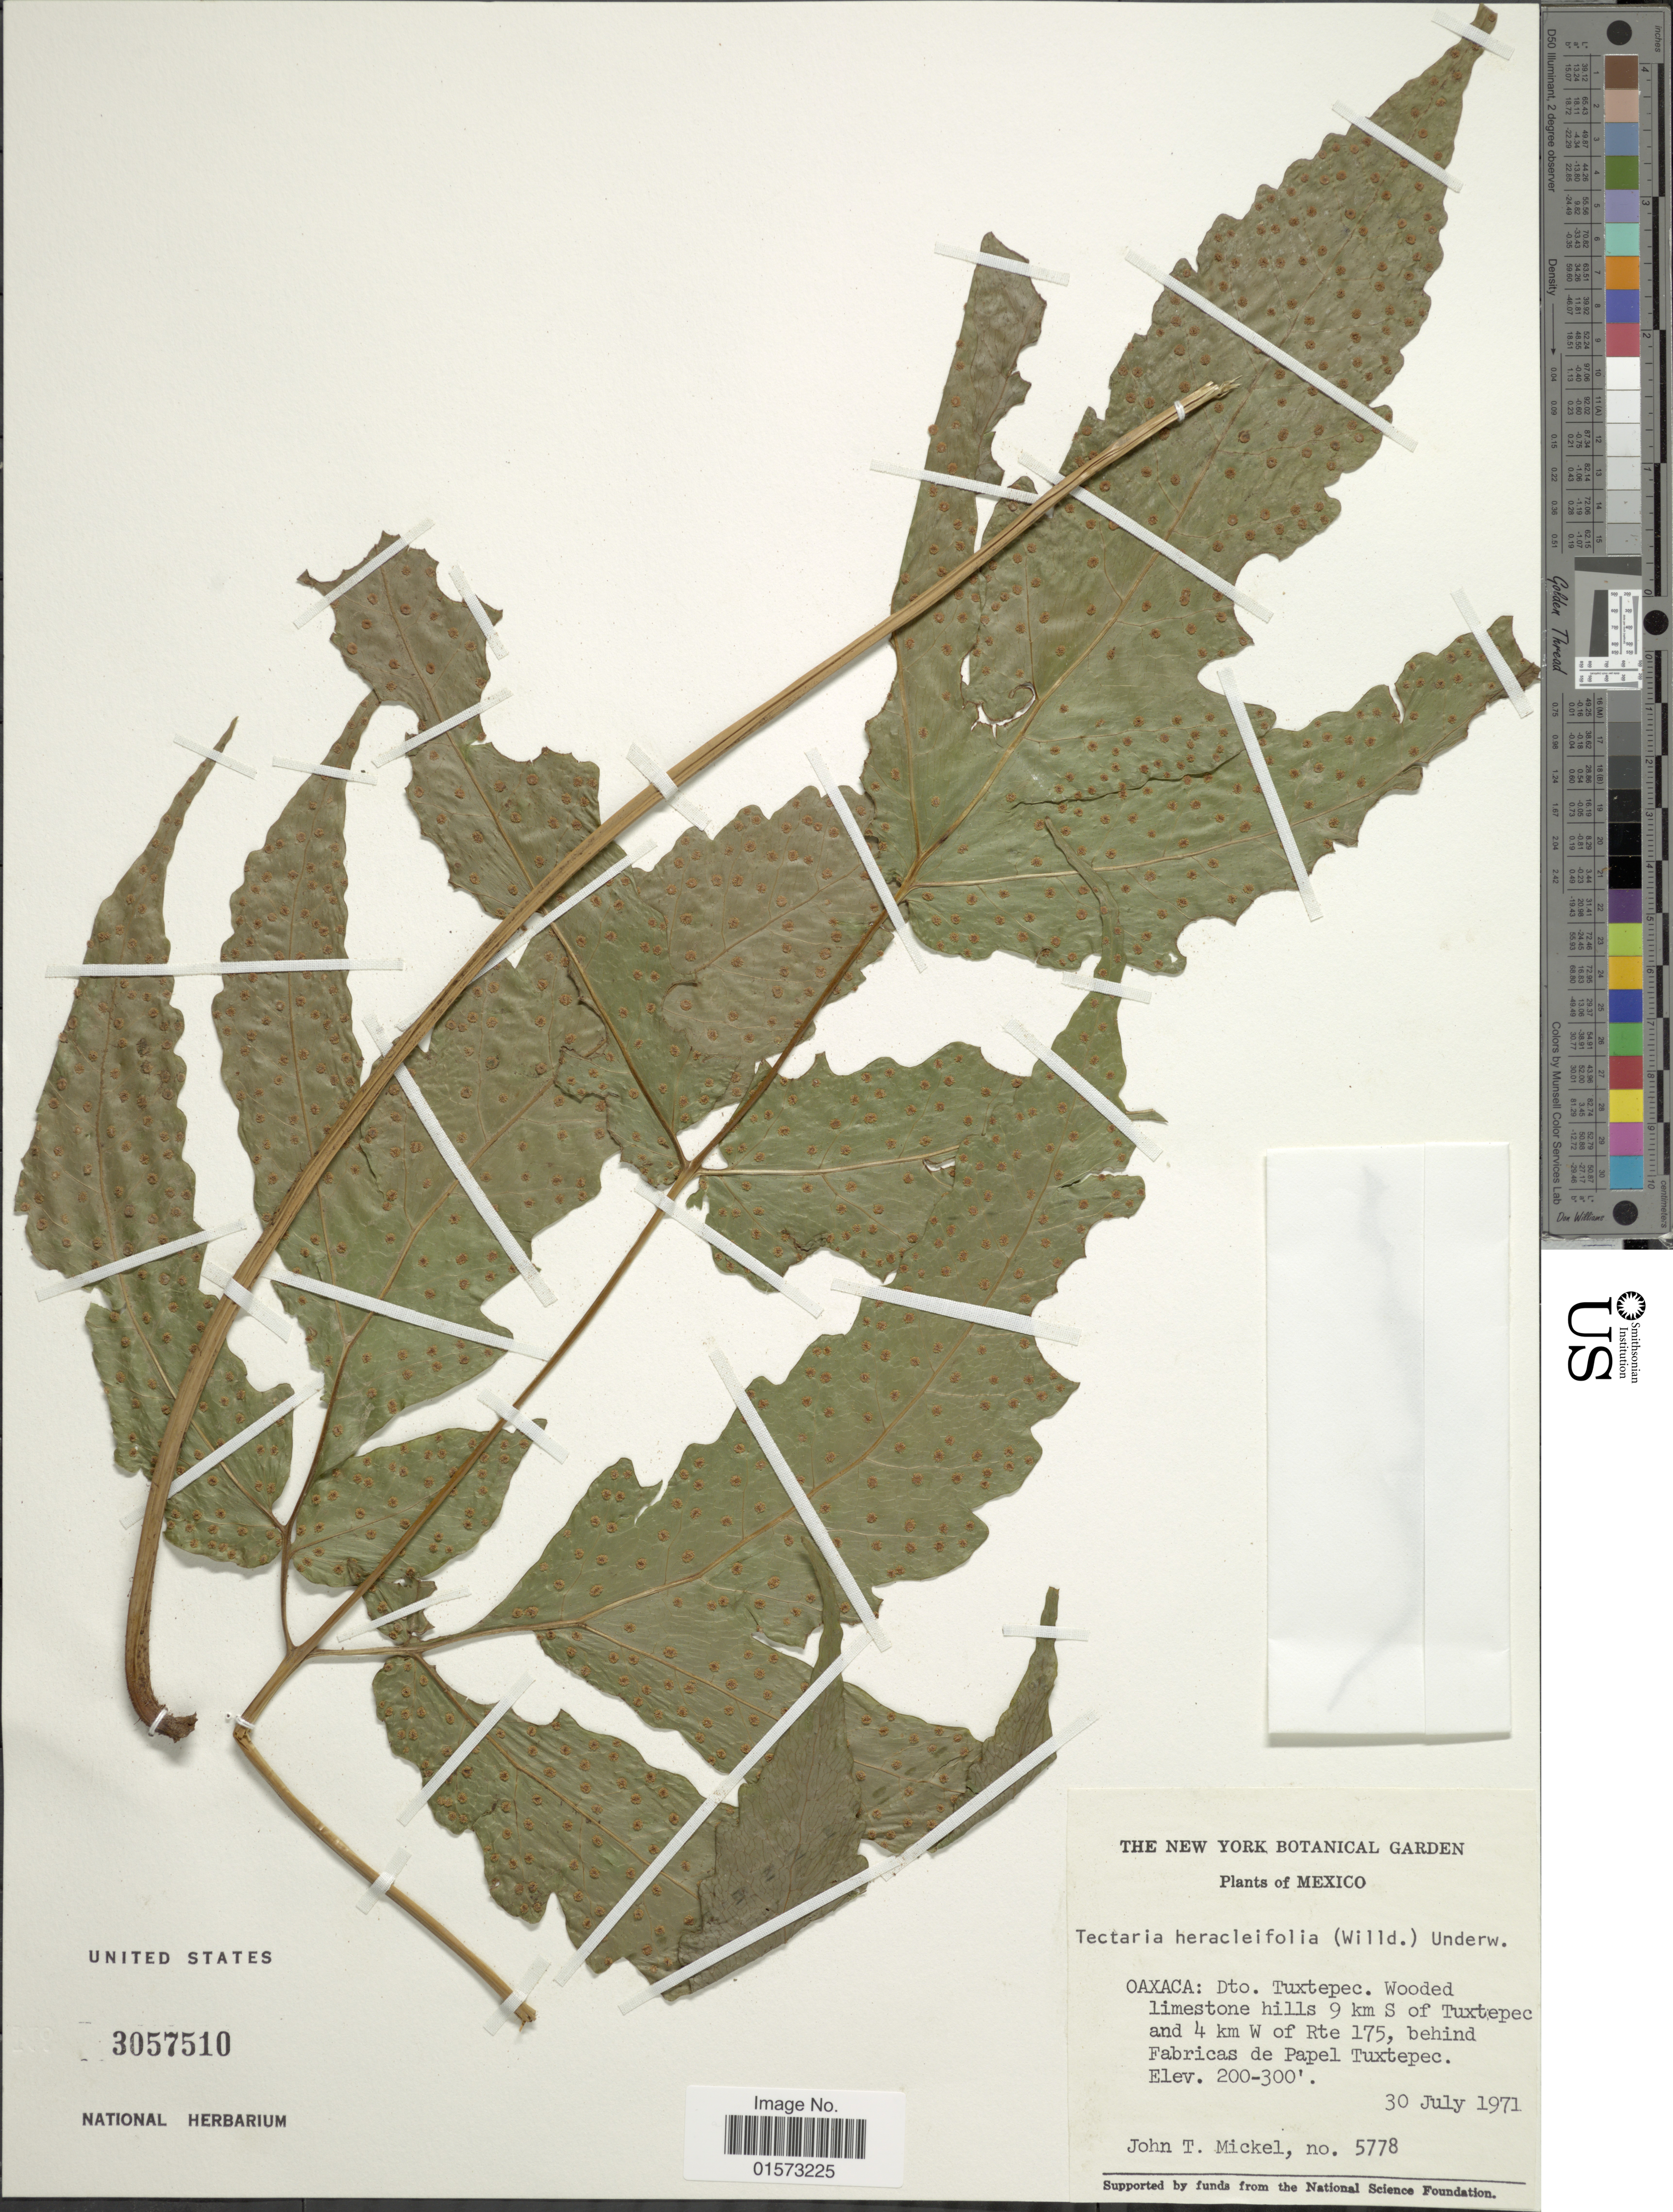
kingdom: Plantae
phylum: Tracheophyta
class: Polypodiopsida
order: Polypodiales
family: Tectariaceae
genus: Tectaria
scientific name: Tectaria heracleifolia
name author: (Willd.) Underw.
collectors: J. T. Mickel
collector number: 5778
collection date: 1971-07-30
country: Mexico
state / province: Oaxaca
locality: Dto. Tuxtepec. Wooded limestone hills 9 km S of Tuxtepec and 4 km W of Rte 175, behind Fabricas de Papel Tuxtepec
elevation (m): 61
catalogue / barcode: US 3057510